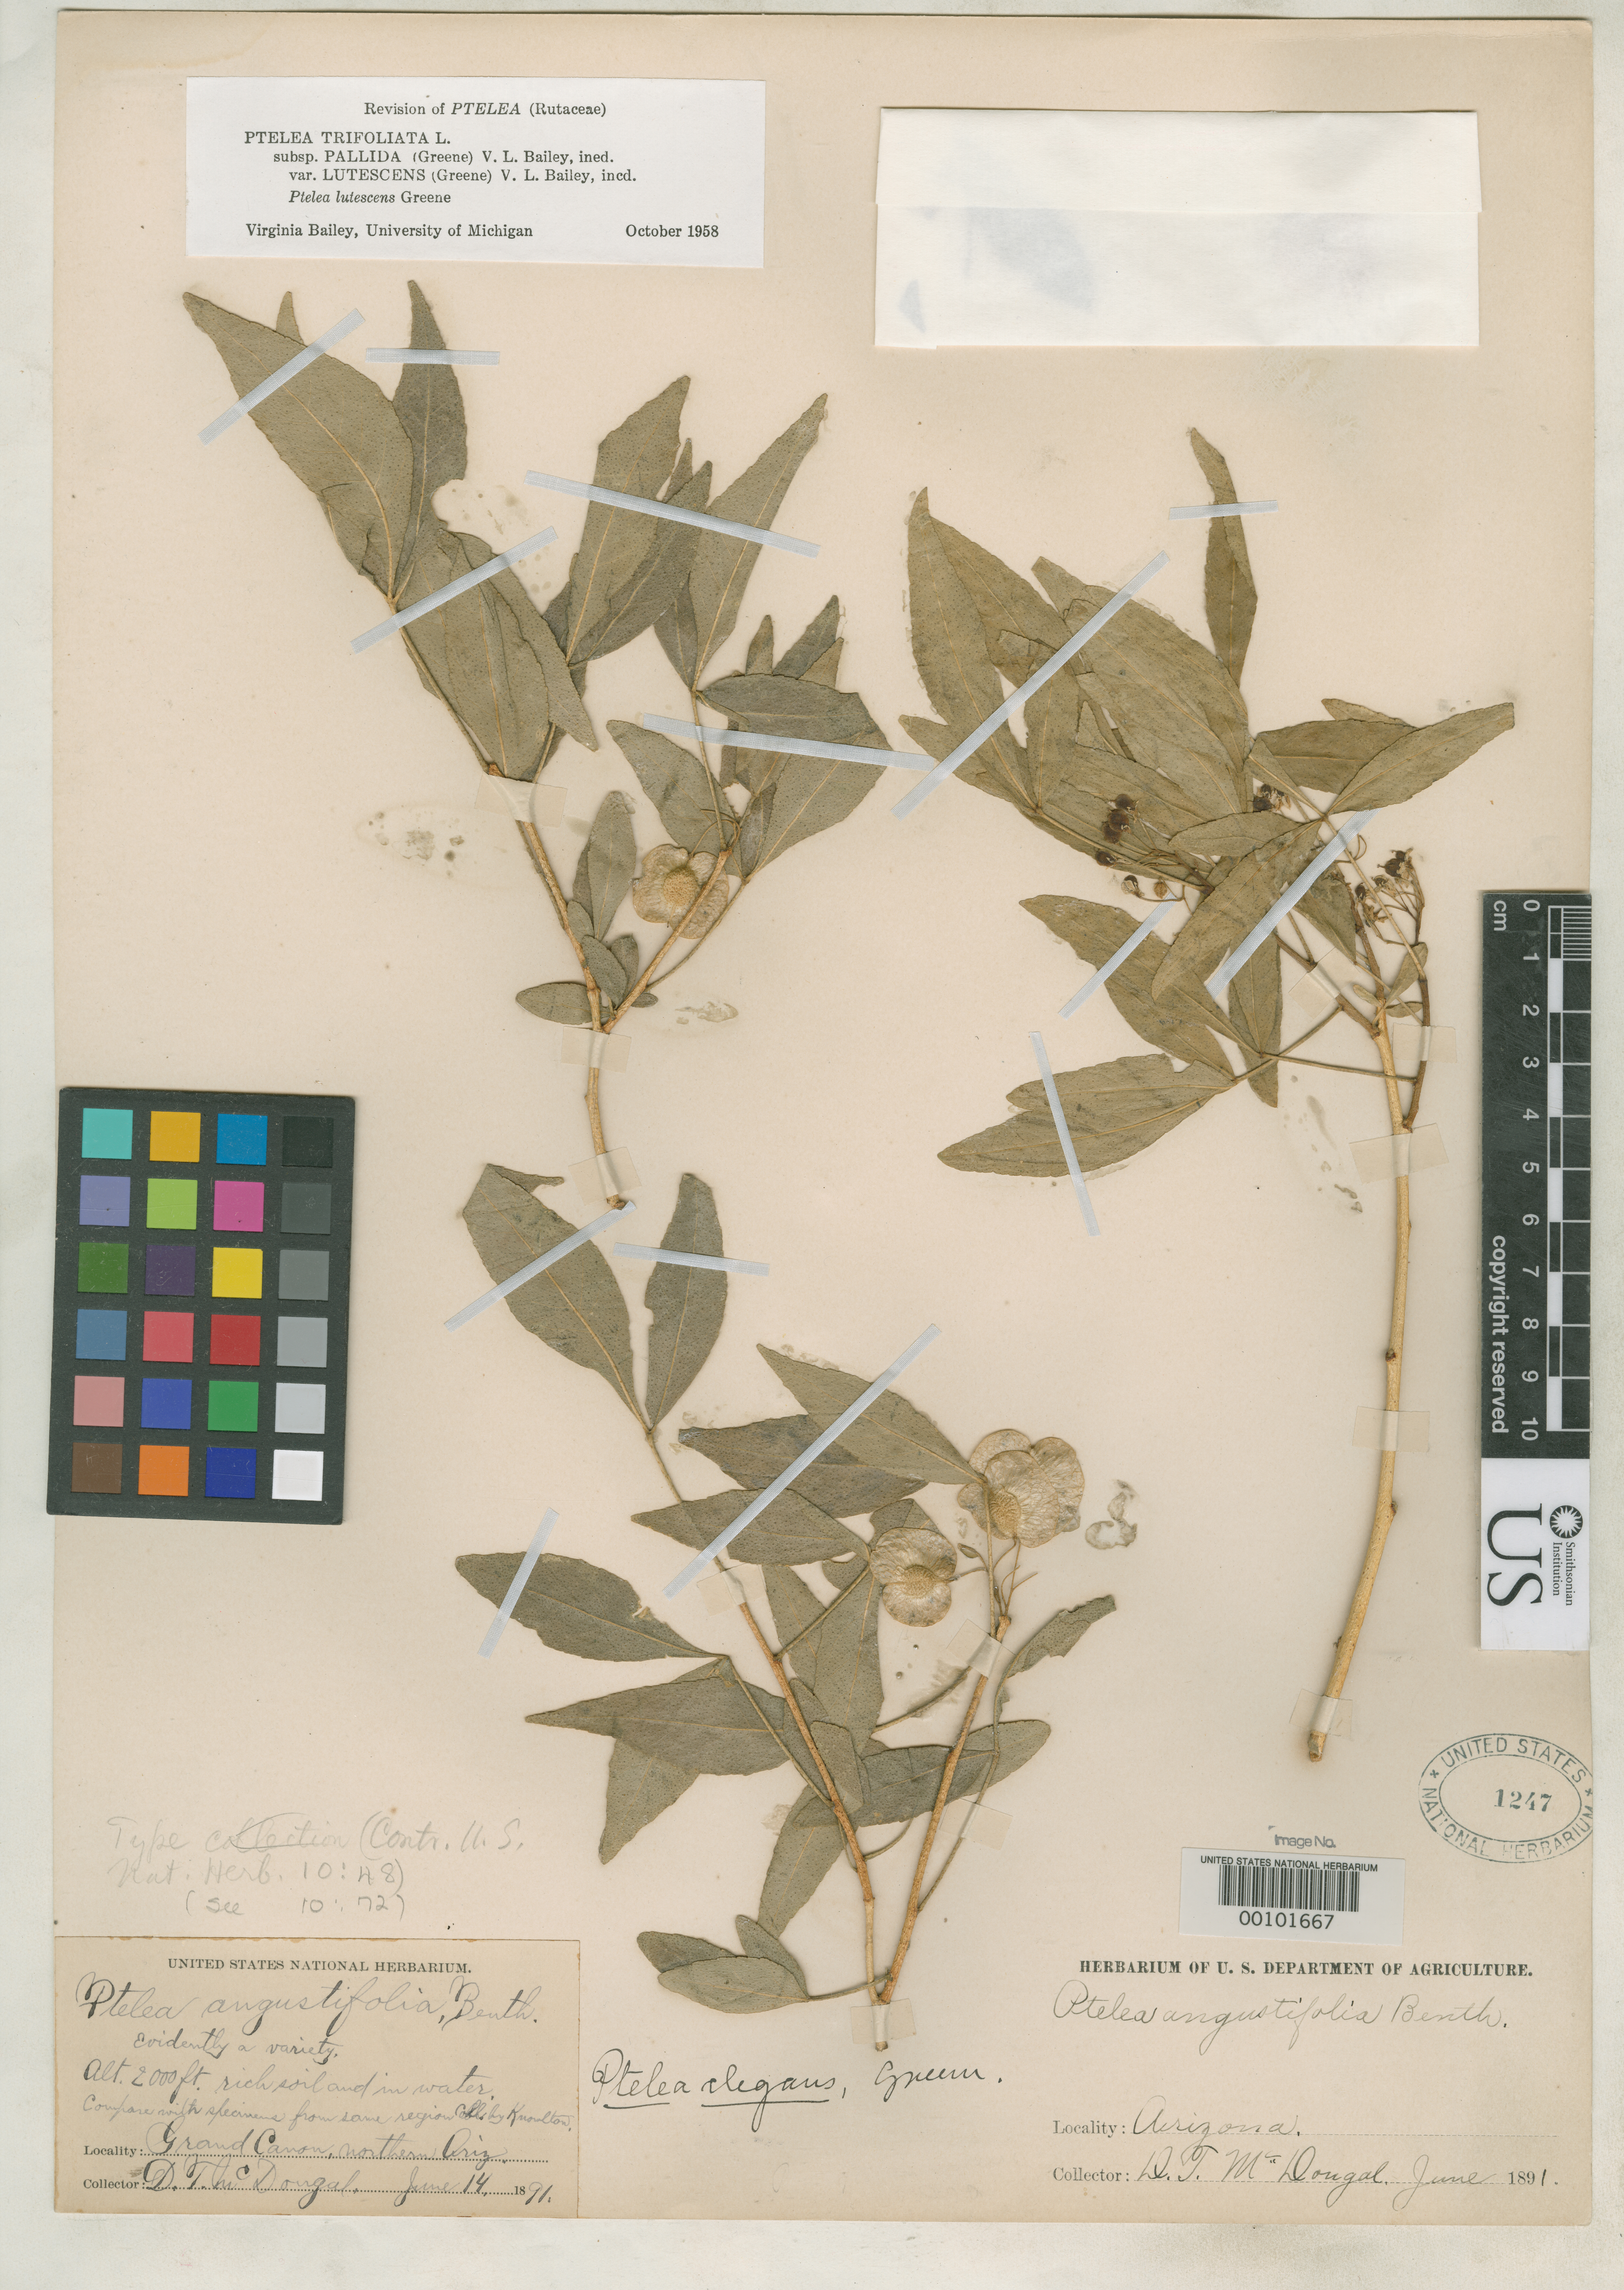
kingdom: Plantae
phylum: Tracheophyta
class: Magnoliopsida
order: Sapindales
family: Rutaceae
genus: Ptelea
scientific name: Ptelea elegans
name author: Greene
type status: Holotype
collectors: D. T. MacDougal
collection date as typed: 14 Jun 1891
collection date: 1891-06-14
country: United States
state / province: Arizona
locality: Grand Canyon of the Colorado.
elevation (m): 610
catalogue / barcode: US 1247